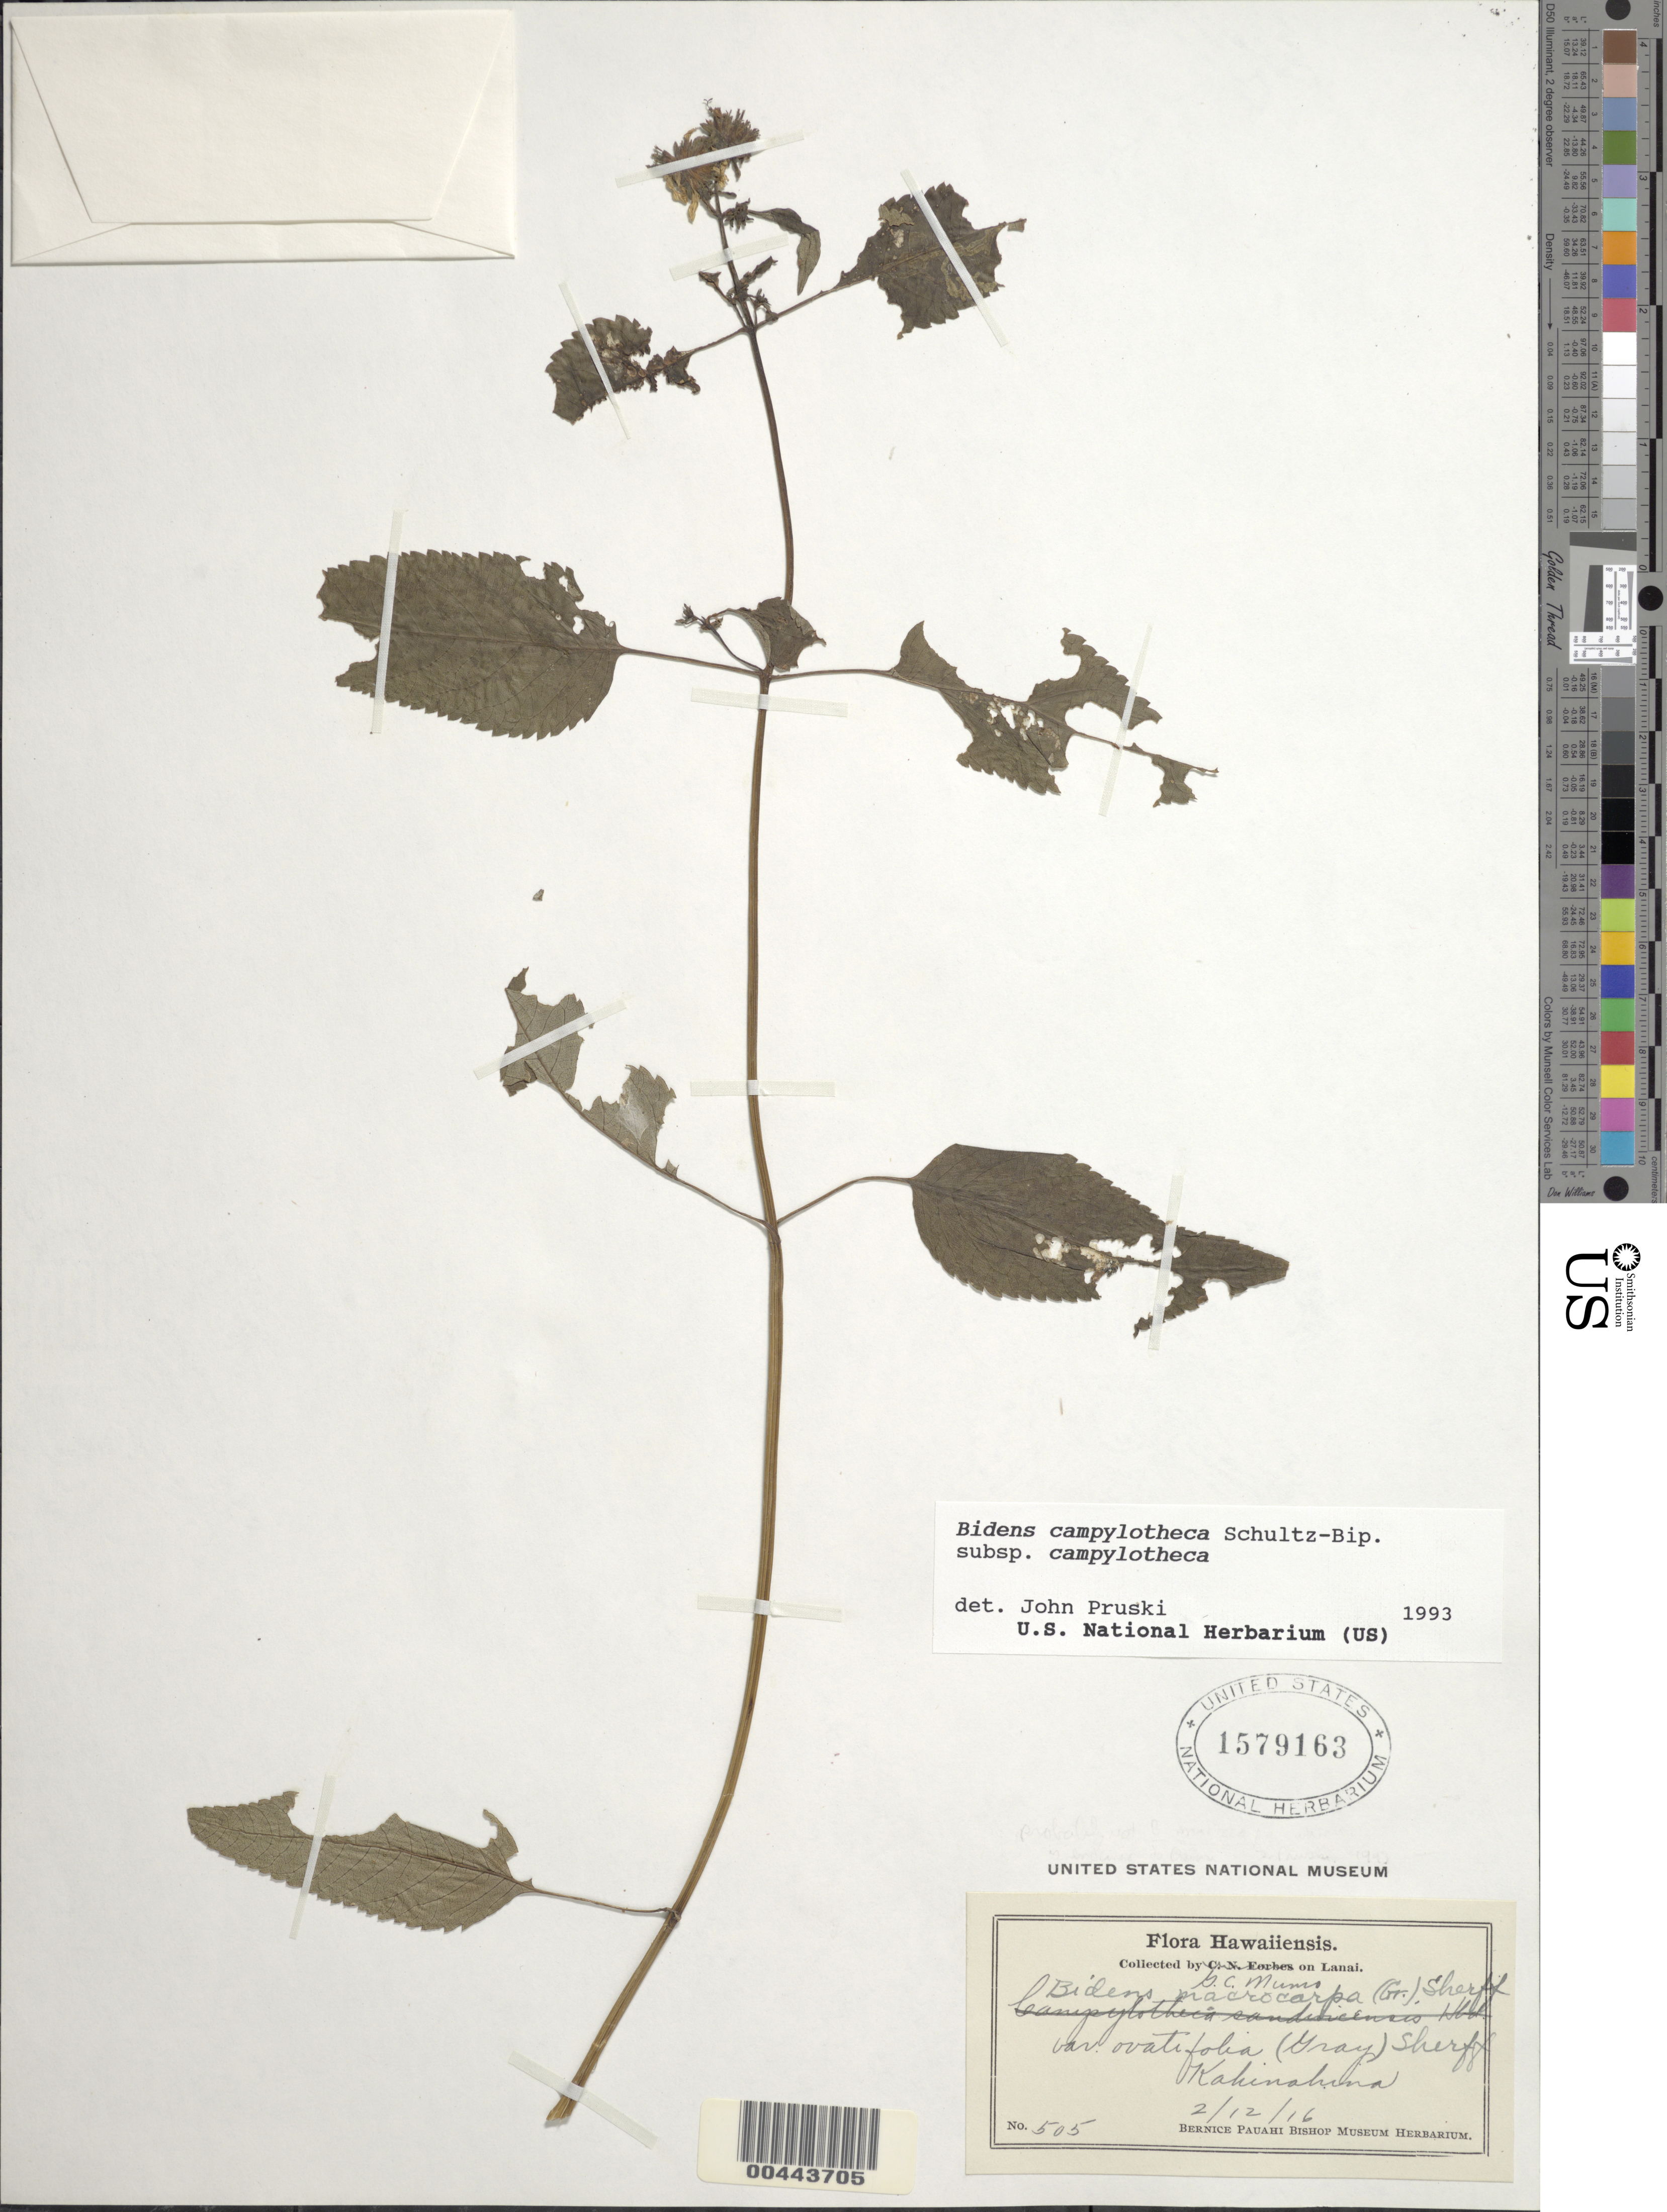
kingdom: Plantae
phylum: Tracheophyta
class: Magnoliopsida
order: Asterales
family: Asteraceae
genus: Bidens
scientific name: Bidens campylotheca subsp. campylotheca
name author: Sch. Bip.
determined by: Pruski, J. F.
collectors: G. C. Munro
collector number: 505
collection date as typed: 12 Feb 1916 or 2 Dec 1916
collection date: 1916-02-12 or 1916-12-02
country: United States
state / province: Hawaii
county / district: Maui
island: Lana'i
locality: Kahinahina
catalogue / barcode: US 1579163